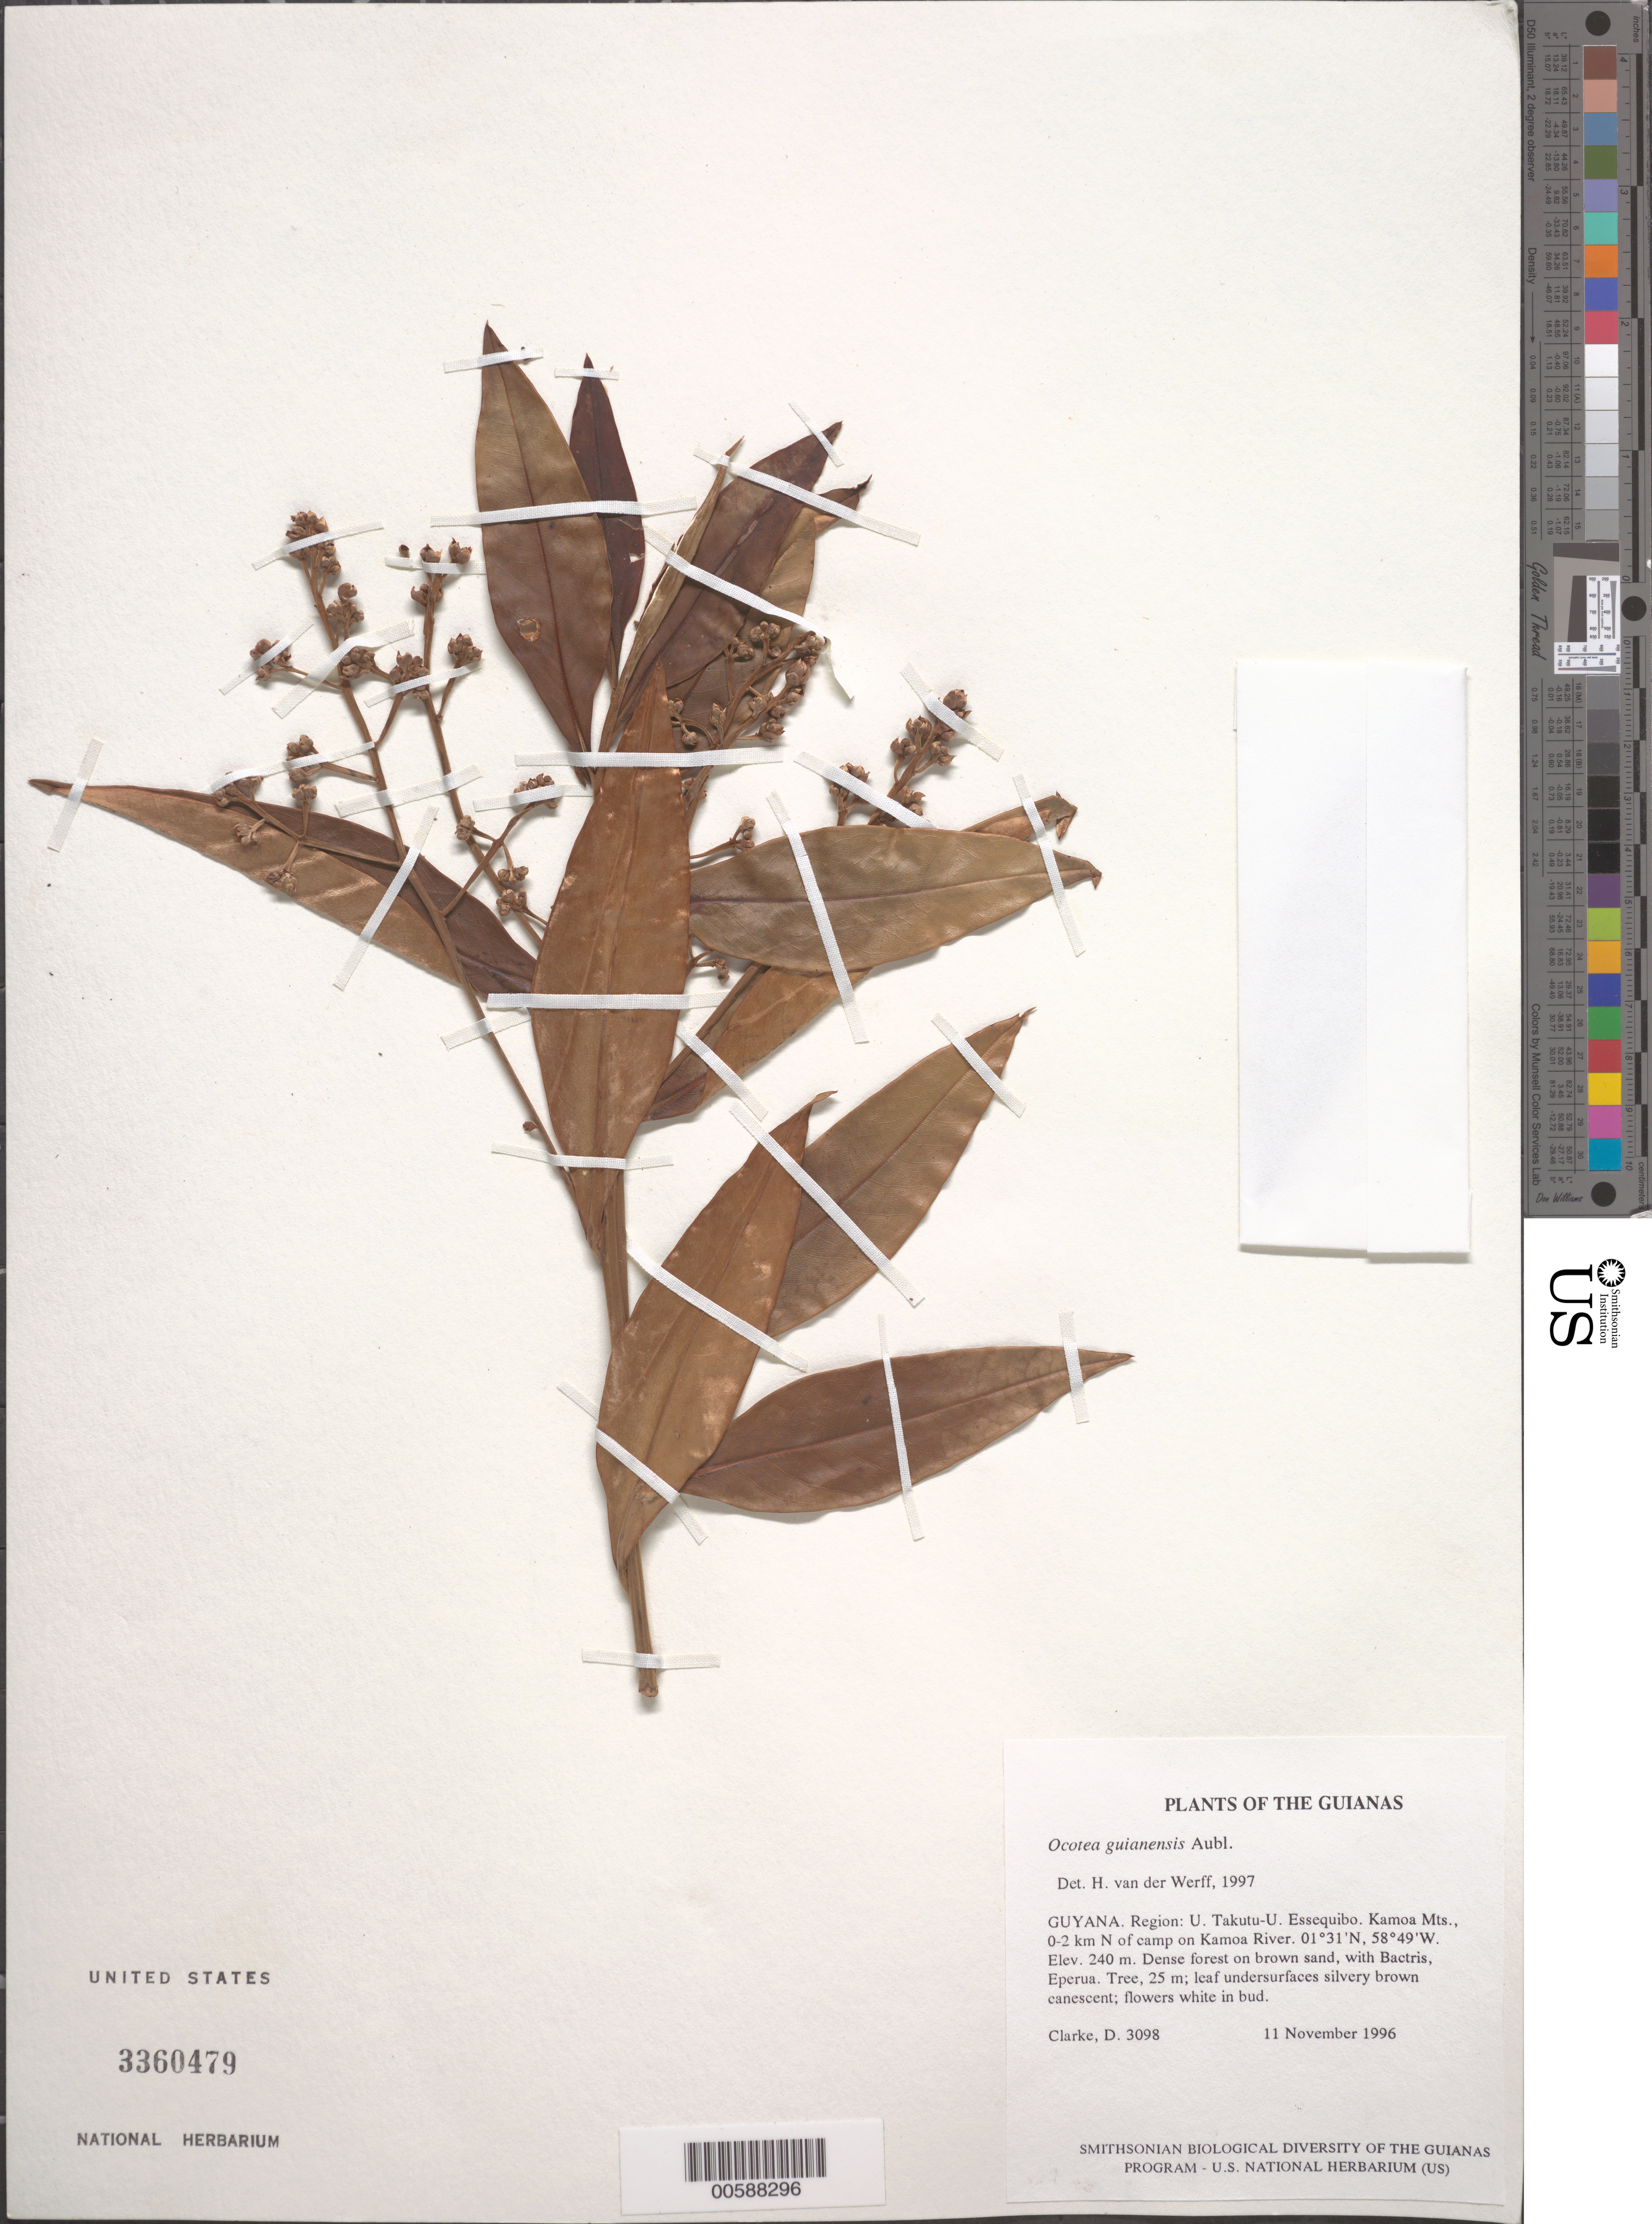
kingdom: Plantae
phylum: Tracheophyta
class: Magnoliopsida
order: Laurales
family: Lauraceae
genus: Ocotea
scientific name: Ocotea guianensis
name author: Aubl.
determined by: van der Werff, H., (MO), Missouri Botanical Garden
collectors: H. D. Clarke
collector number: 3098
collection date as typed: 11 November 1996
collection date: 1996-11-11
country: Guyana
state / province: U. Takutu-U. Essequibo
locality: Kamoa Mts., 0-2 km N of camp on Kamoa River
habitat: Dense forest on brown sand, with Bactris, Eperua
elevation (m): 240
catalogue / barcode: US 3360479